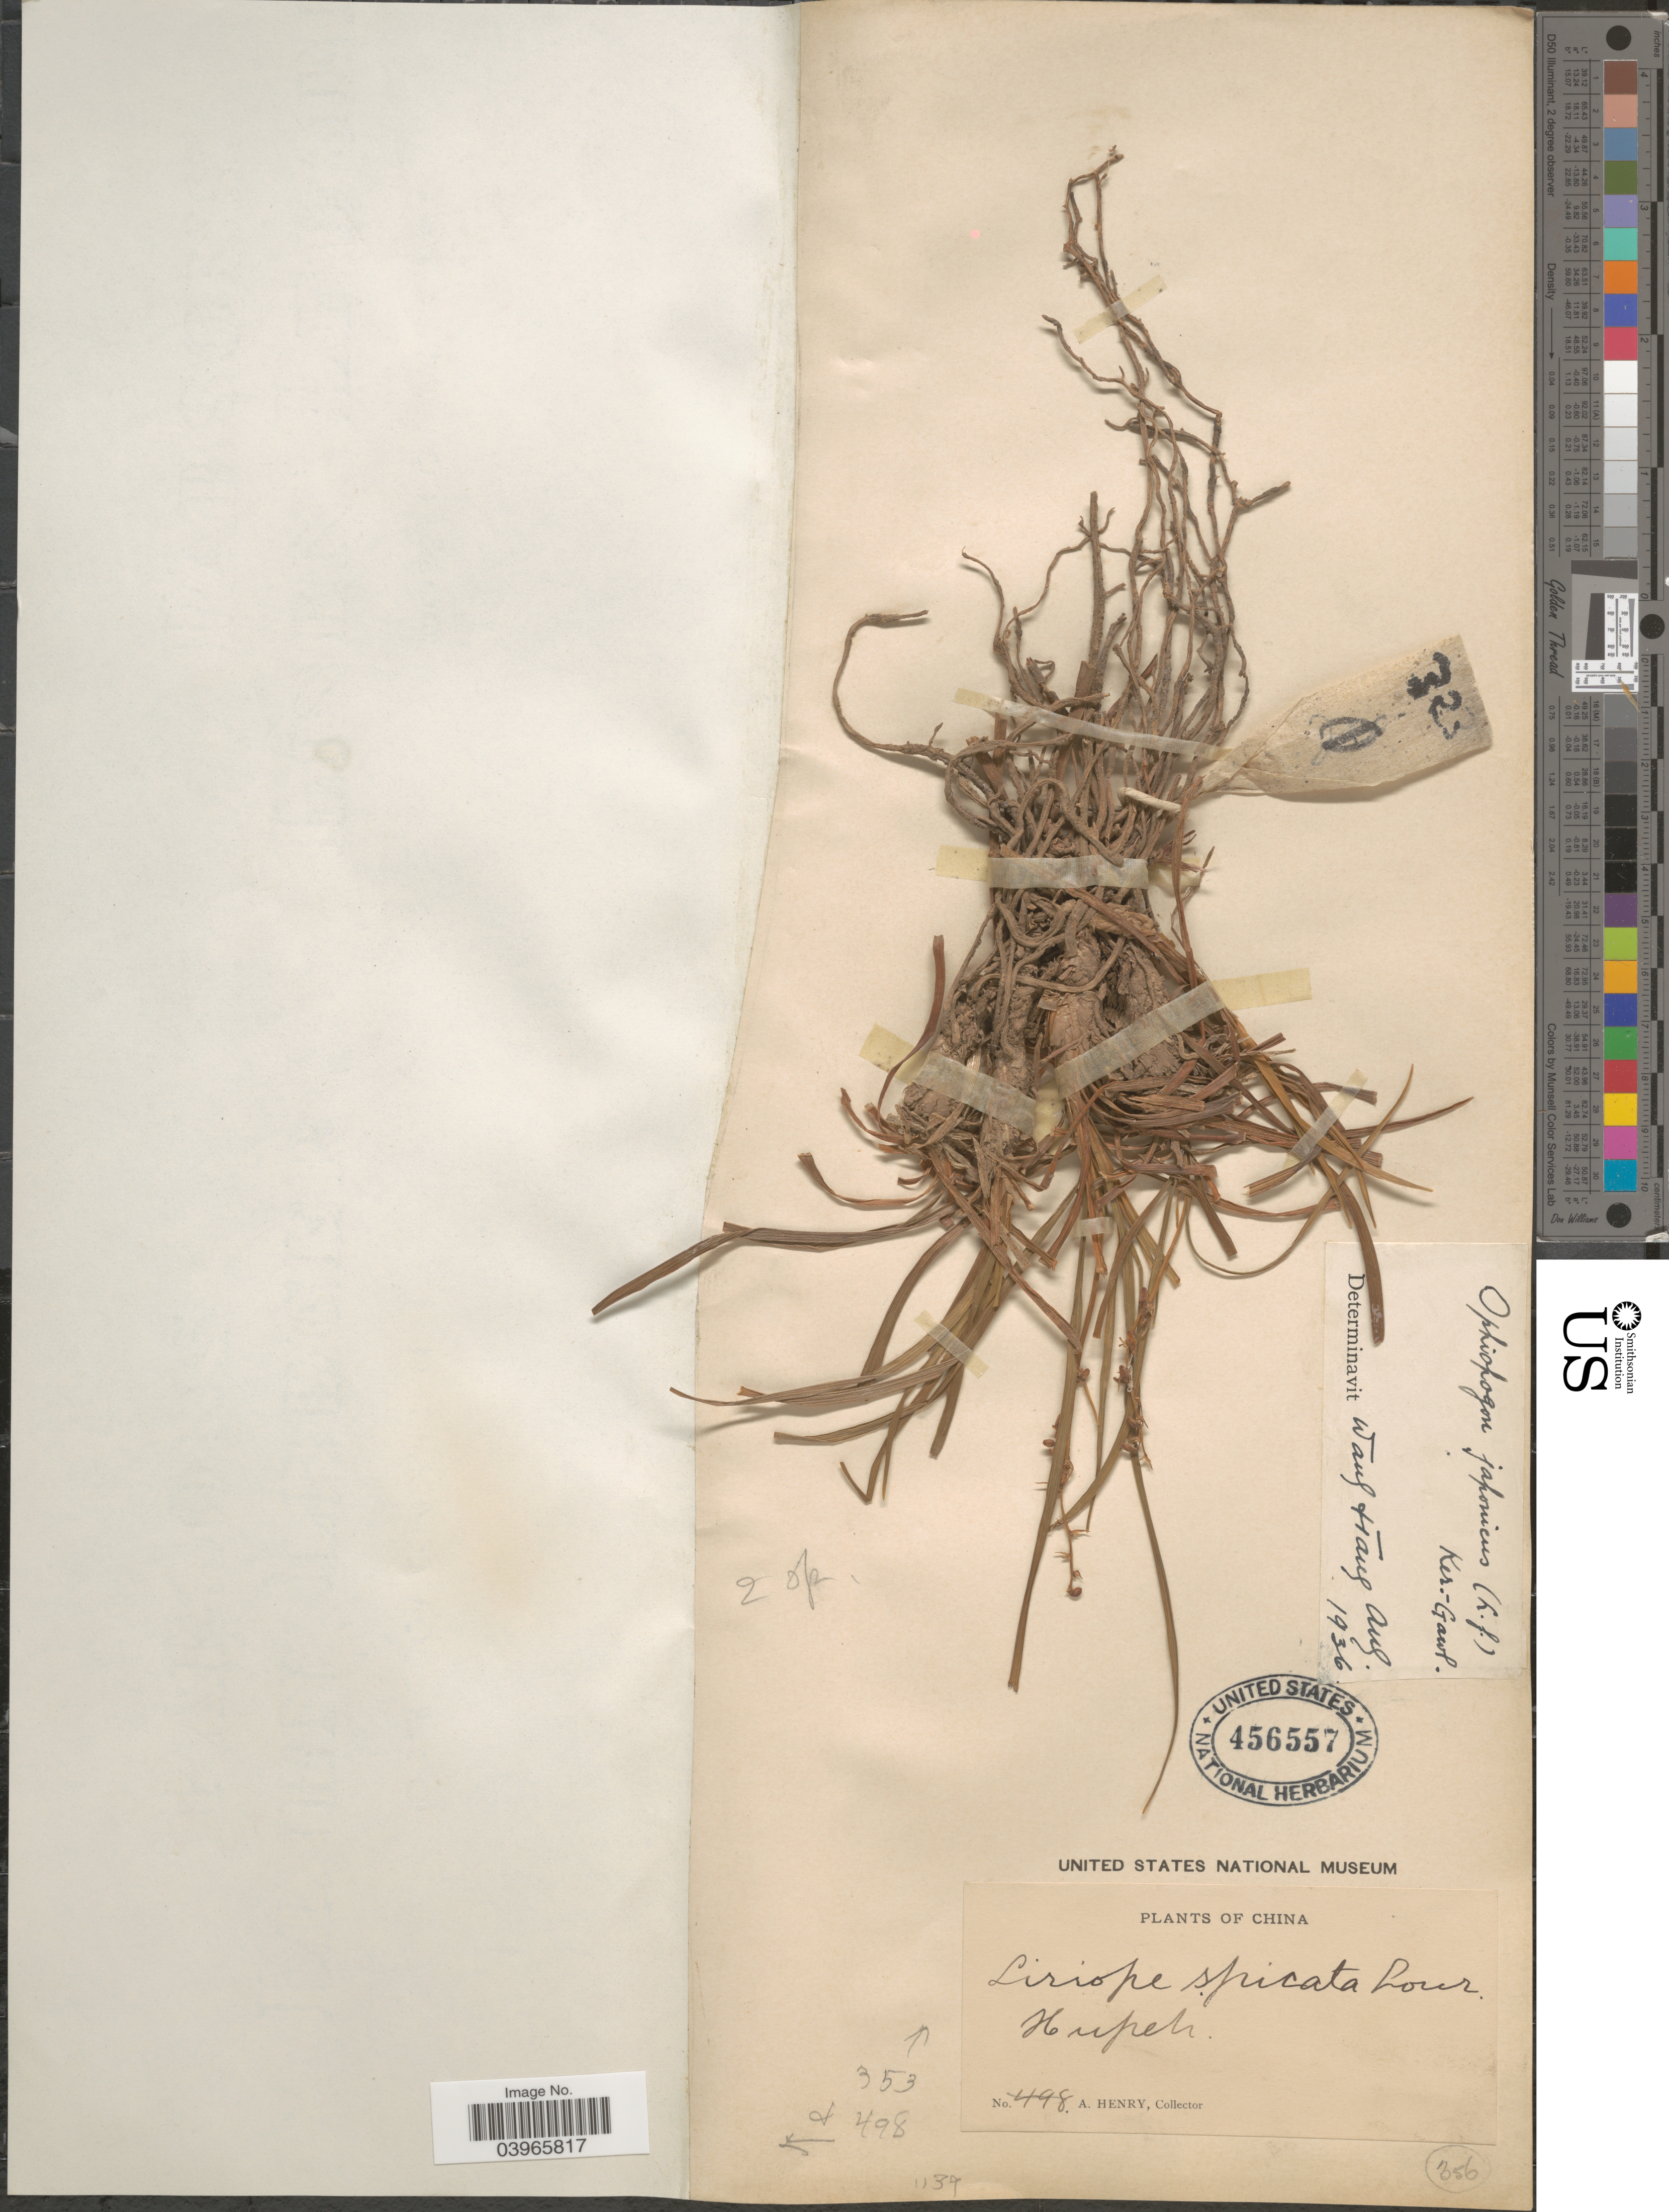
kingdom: Plantae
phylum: Tracheophyta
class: Liliopsida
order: Asparagales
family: Asparagaceae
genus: Ophiopogon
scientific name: Ophiopogon japonicus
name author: (L. f.) Ker Gawl.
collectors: A. Henry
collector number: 498 ?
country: China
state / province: Hubei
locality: Hupeh.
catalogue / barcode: US 456557